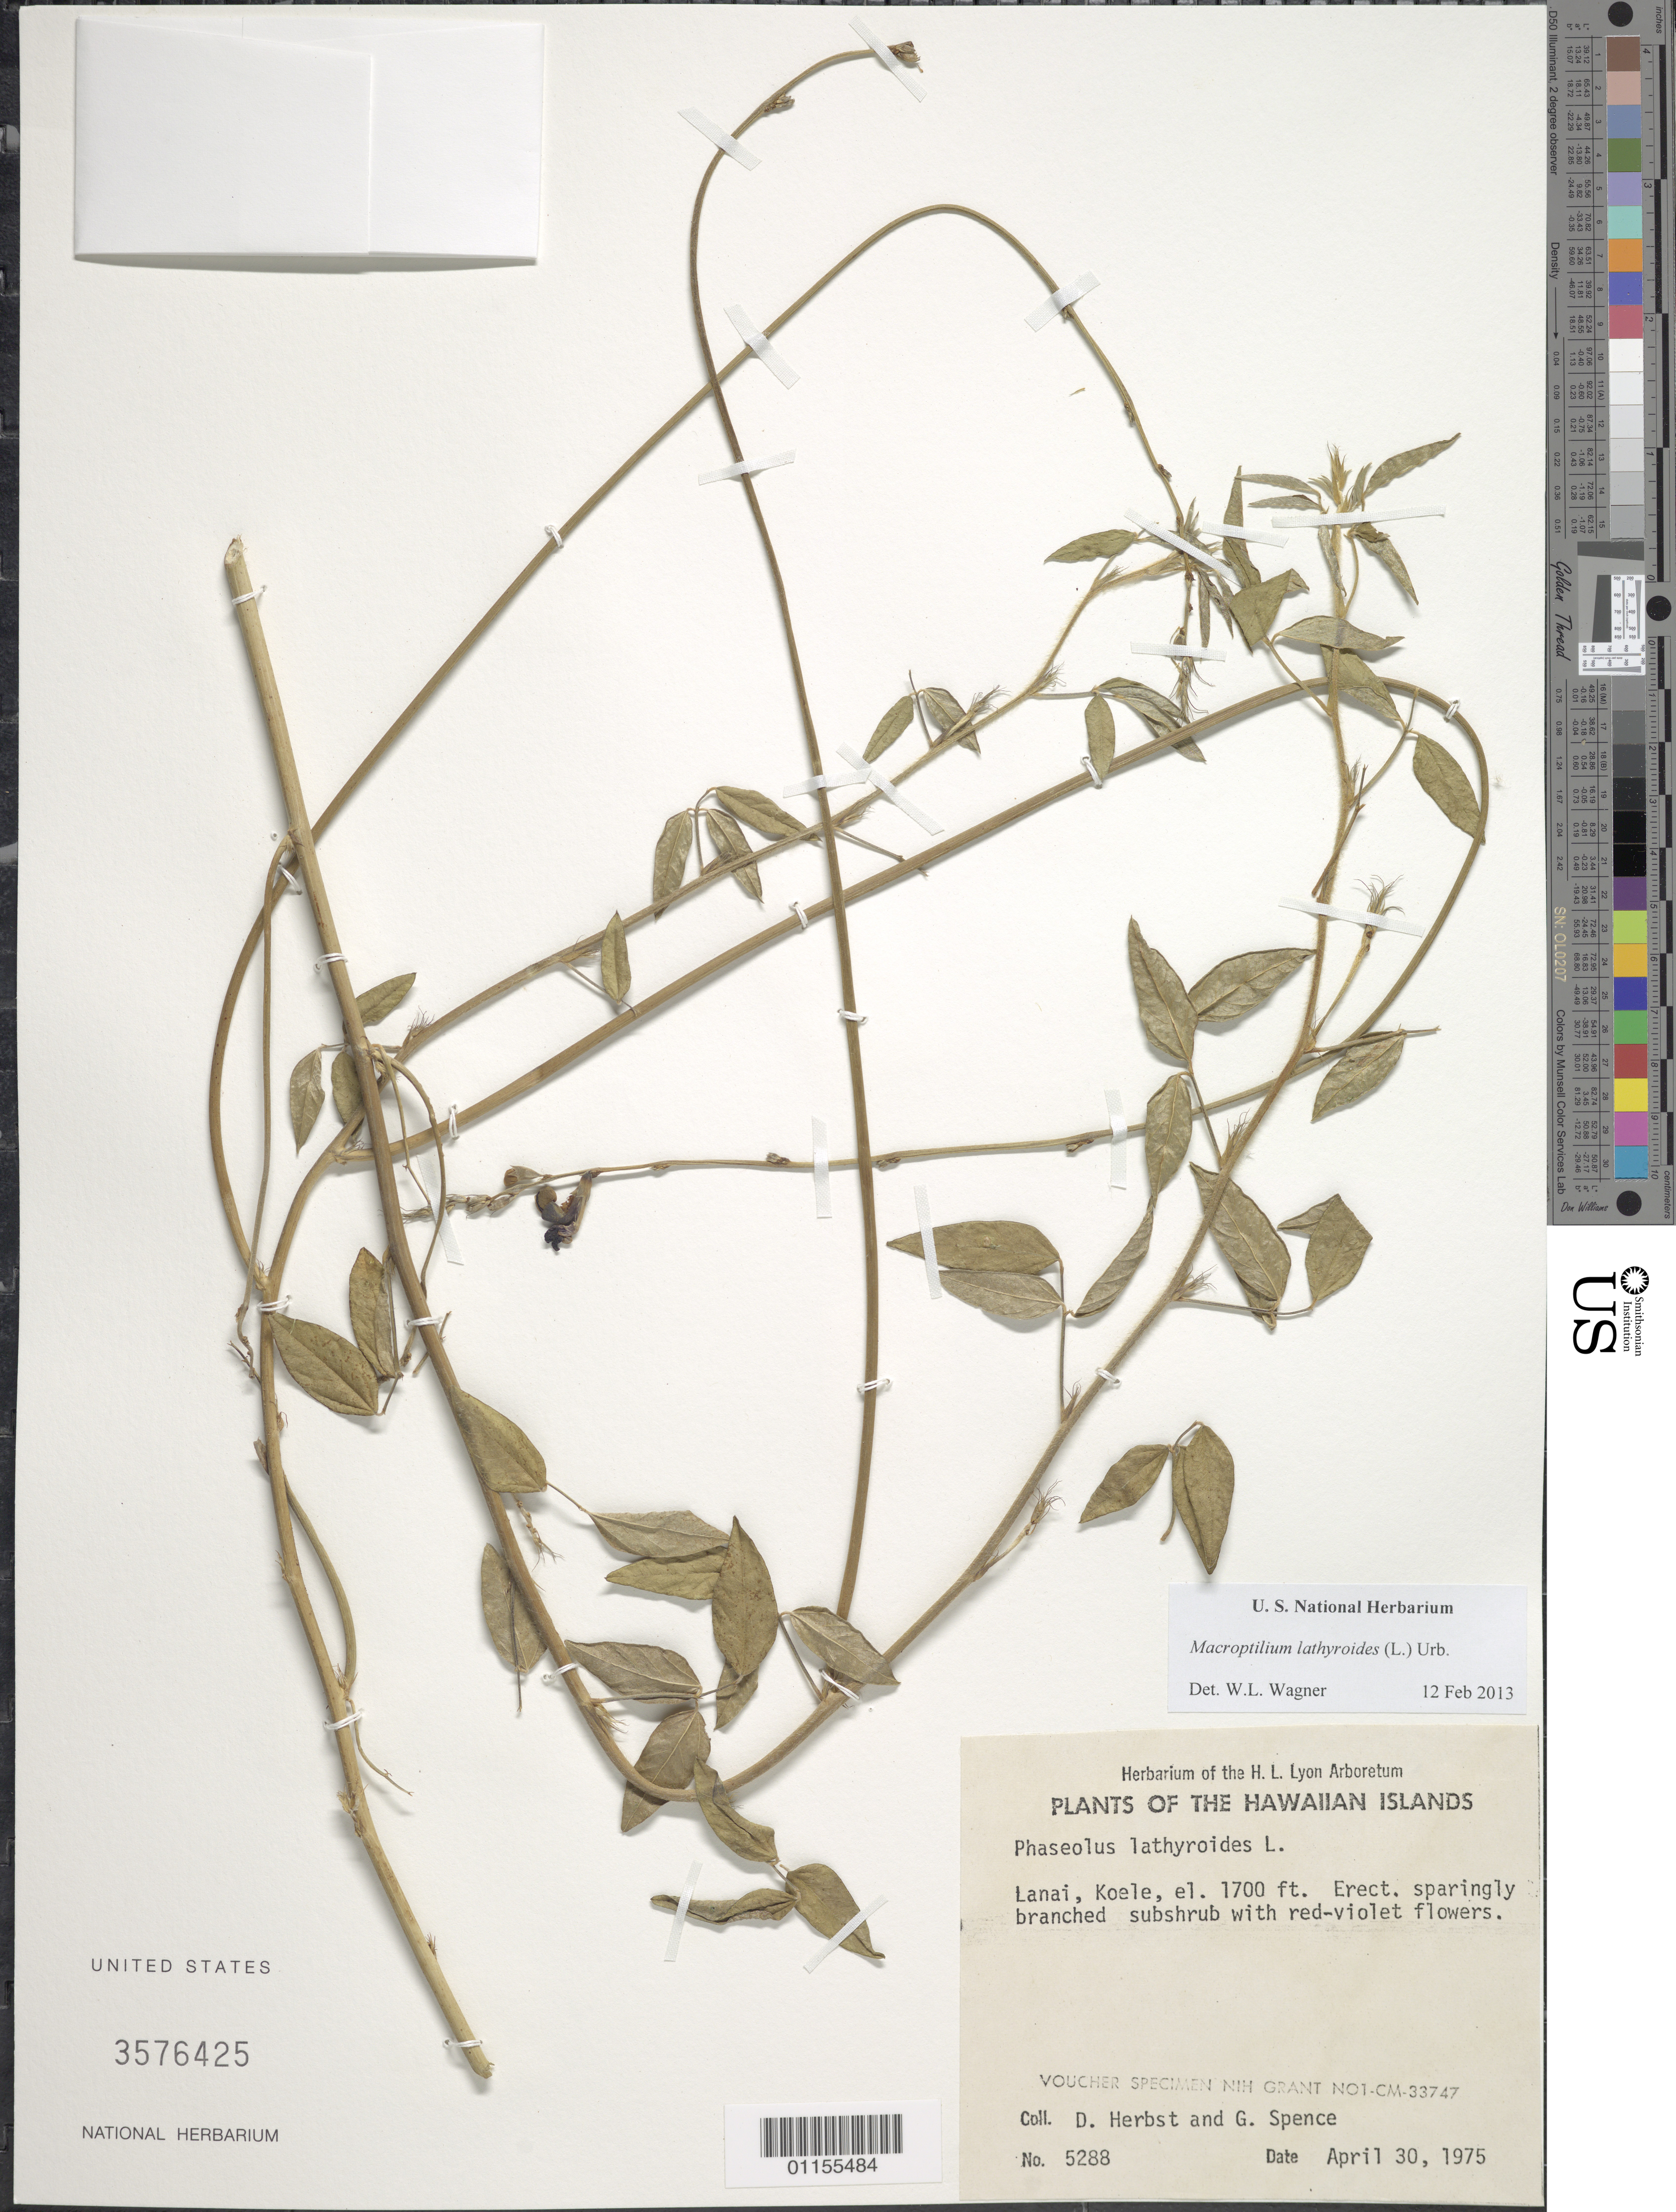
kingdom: Plantae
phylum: Tracheophyta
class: Magnoliopsida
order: Fabales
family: Fabaceae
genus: Macroptilium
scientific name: Macroptilium lathyroides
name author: (L.) Urb.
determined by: Wagner, W. L., (BOT), Smithsonian Institution - National Museum of Natural History (UNITED STATES)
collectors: D. R. Herbst & G. Spence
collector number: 5288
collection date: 1975-04-30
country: United States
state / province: Hawaii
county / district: Maui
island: Lana'i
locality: Koele.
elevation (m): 518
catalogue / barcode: US 3576425